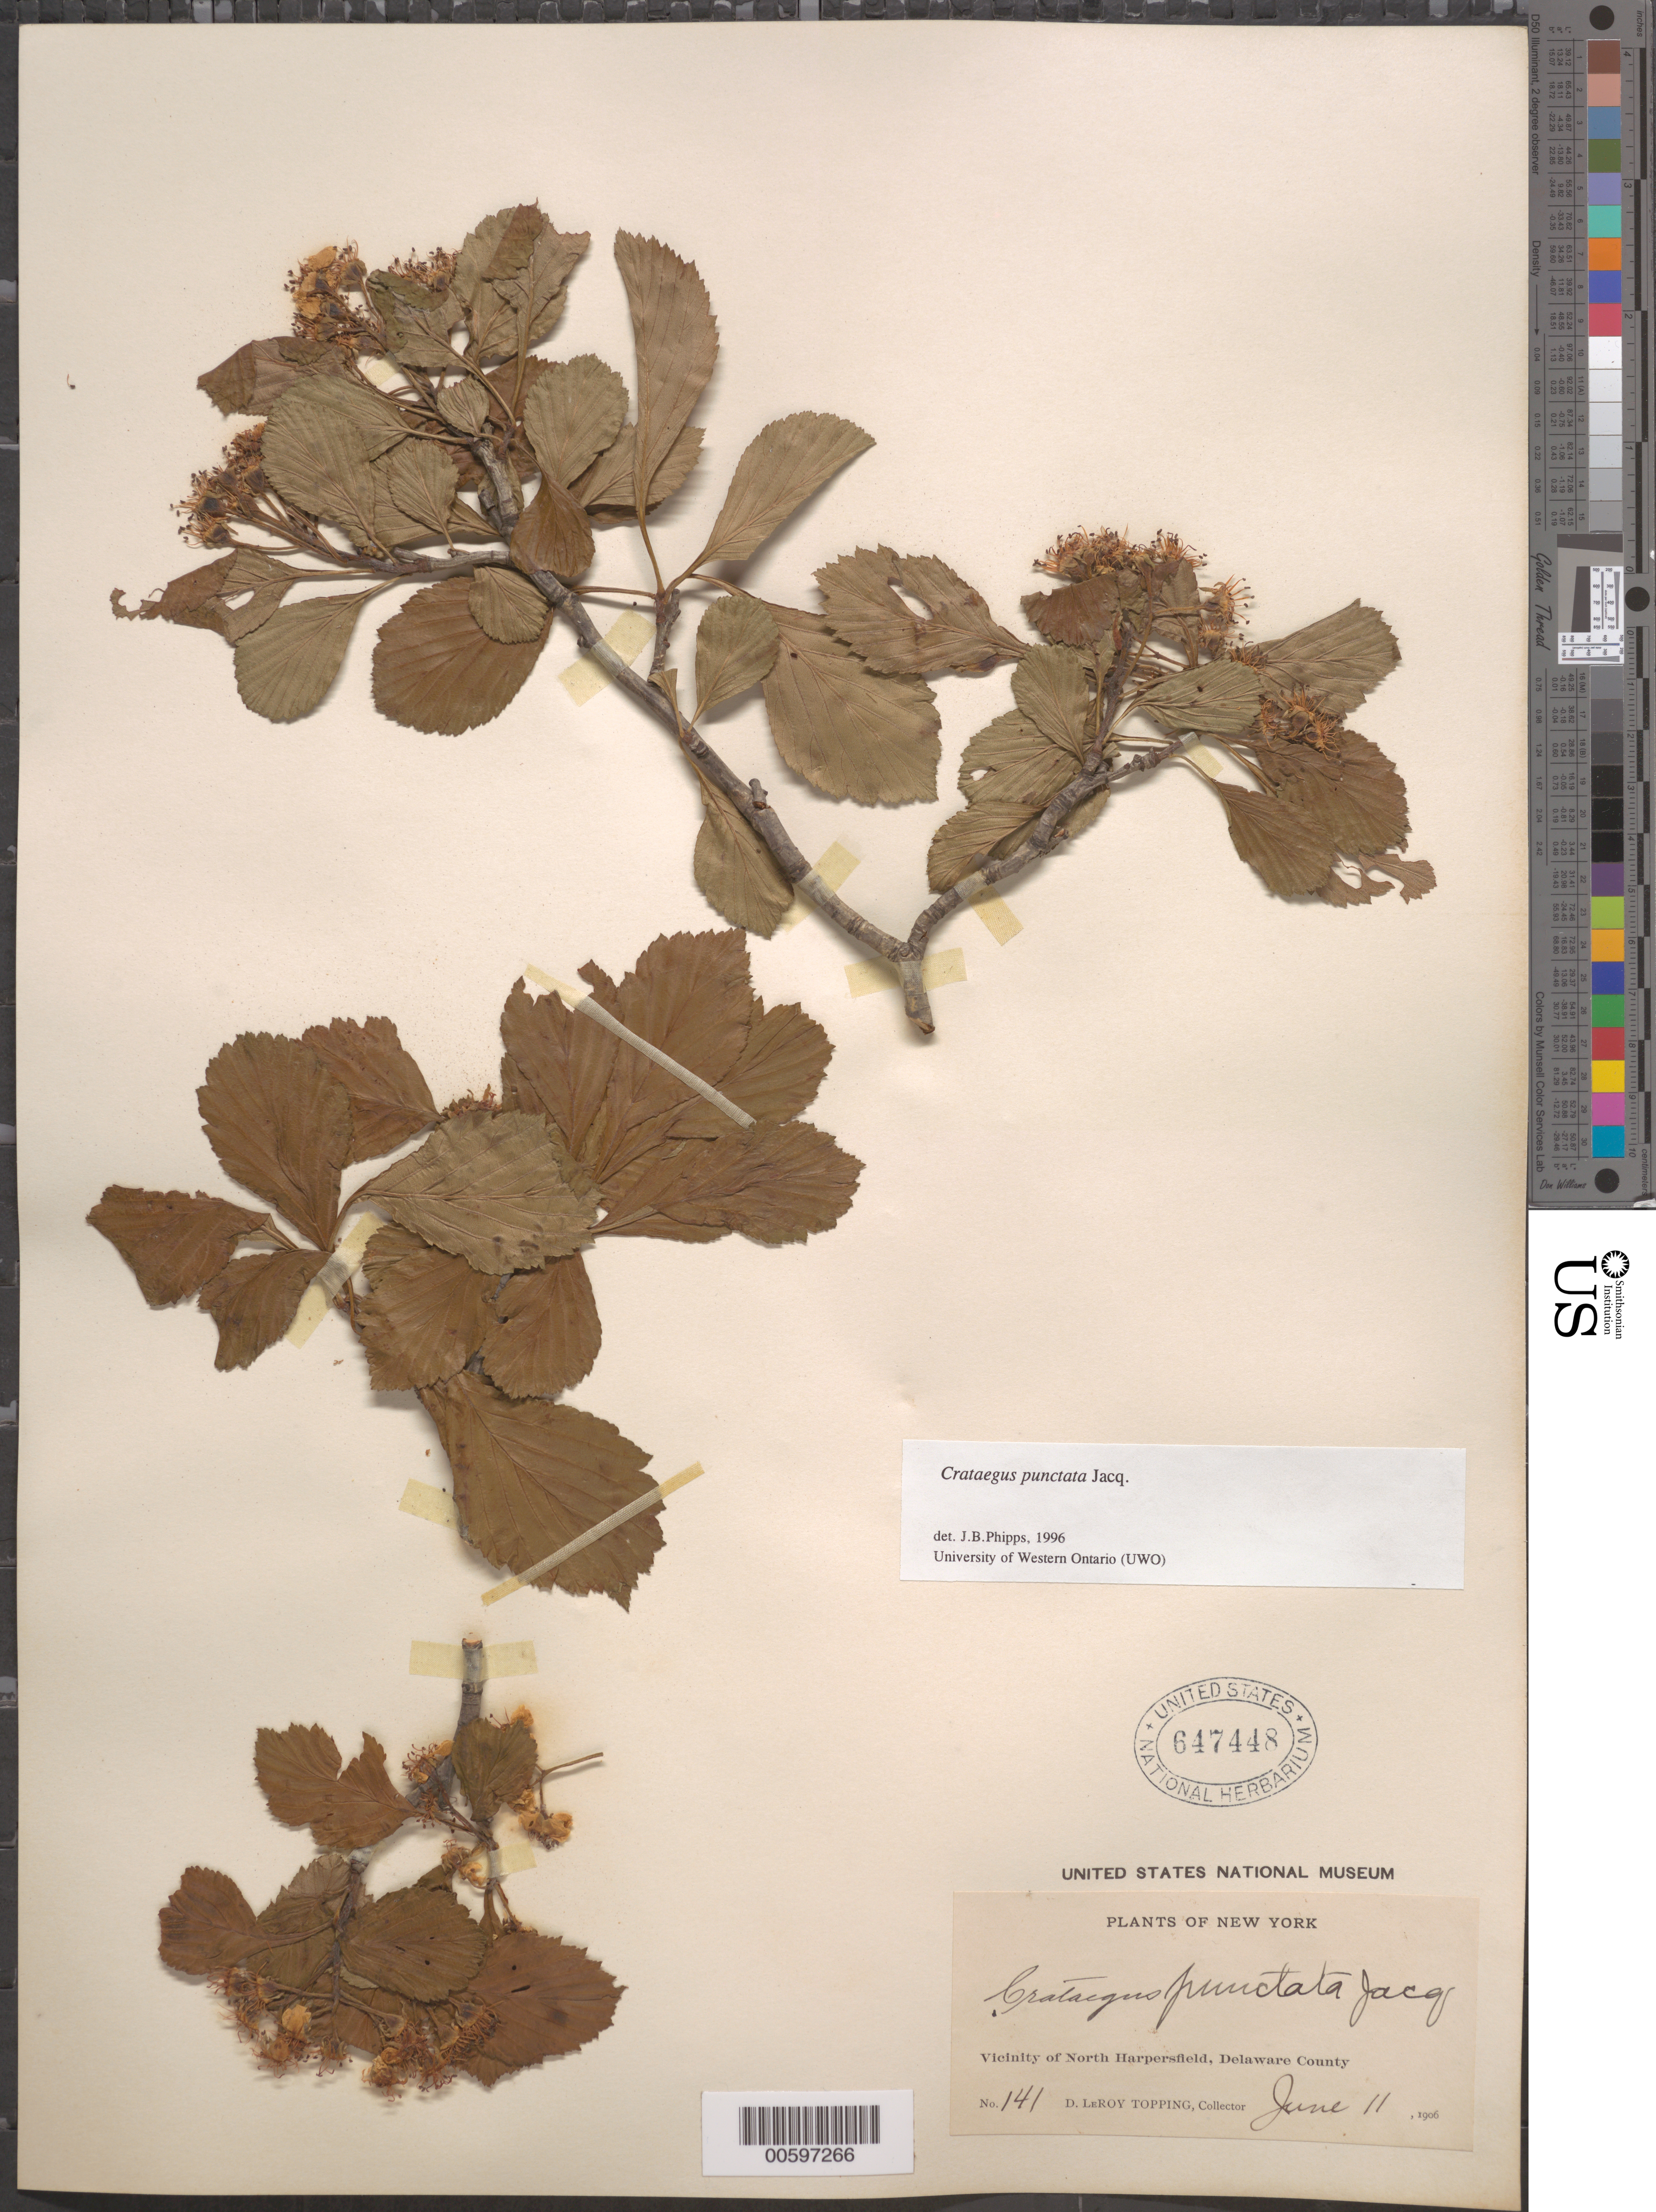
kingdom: Plantae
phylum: Tracheophyta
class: Magnoliopsida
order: Rosales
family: Rosaceae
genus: Crataegus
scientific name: Crataegus punctata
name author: Jacq.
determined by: Phipps, James B., (UWO), University of Western Ontario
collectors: D. L. Topping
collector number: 141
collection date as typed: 11 Jun 1906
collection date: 1906-06-11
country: United States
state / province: New York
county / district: Delaware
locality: Vicinity of North Harpersfield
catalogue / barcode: US 647448